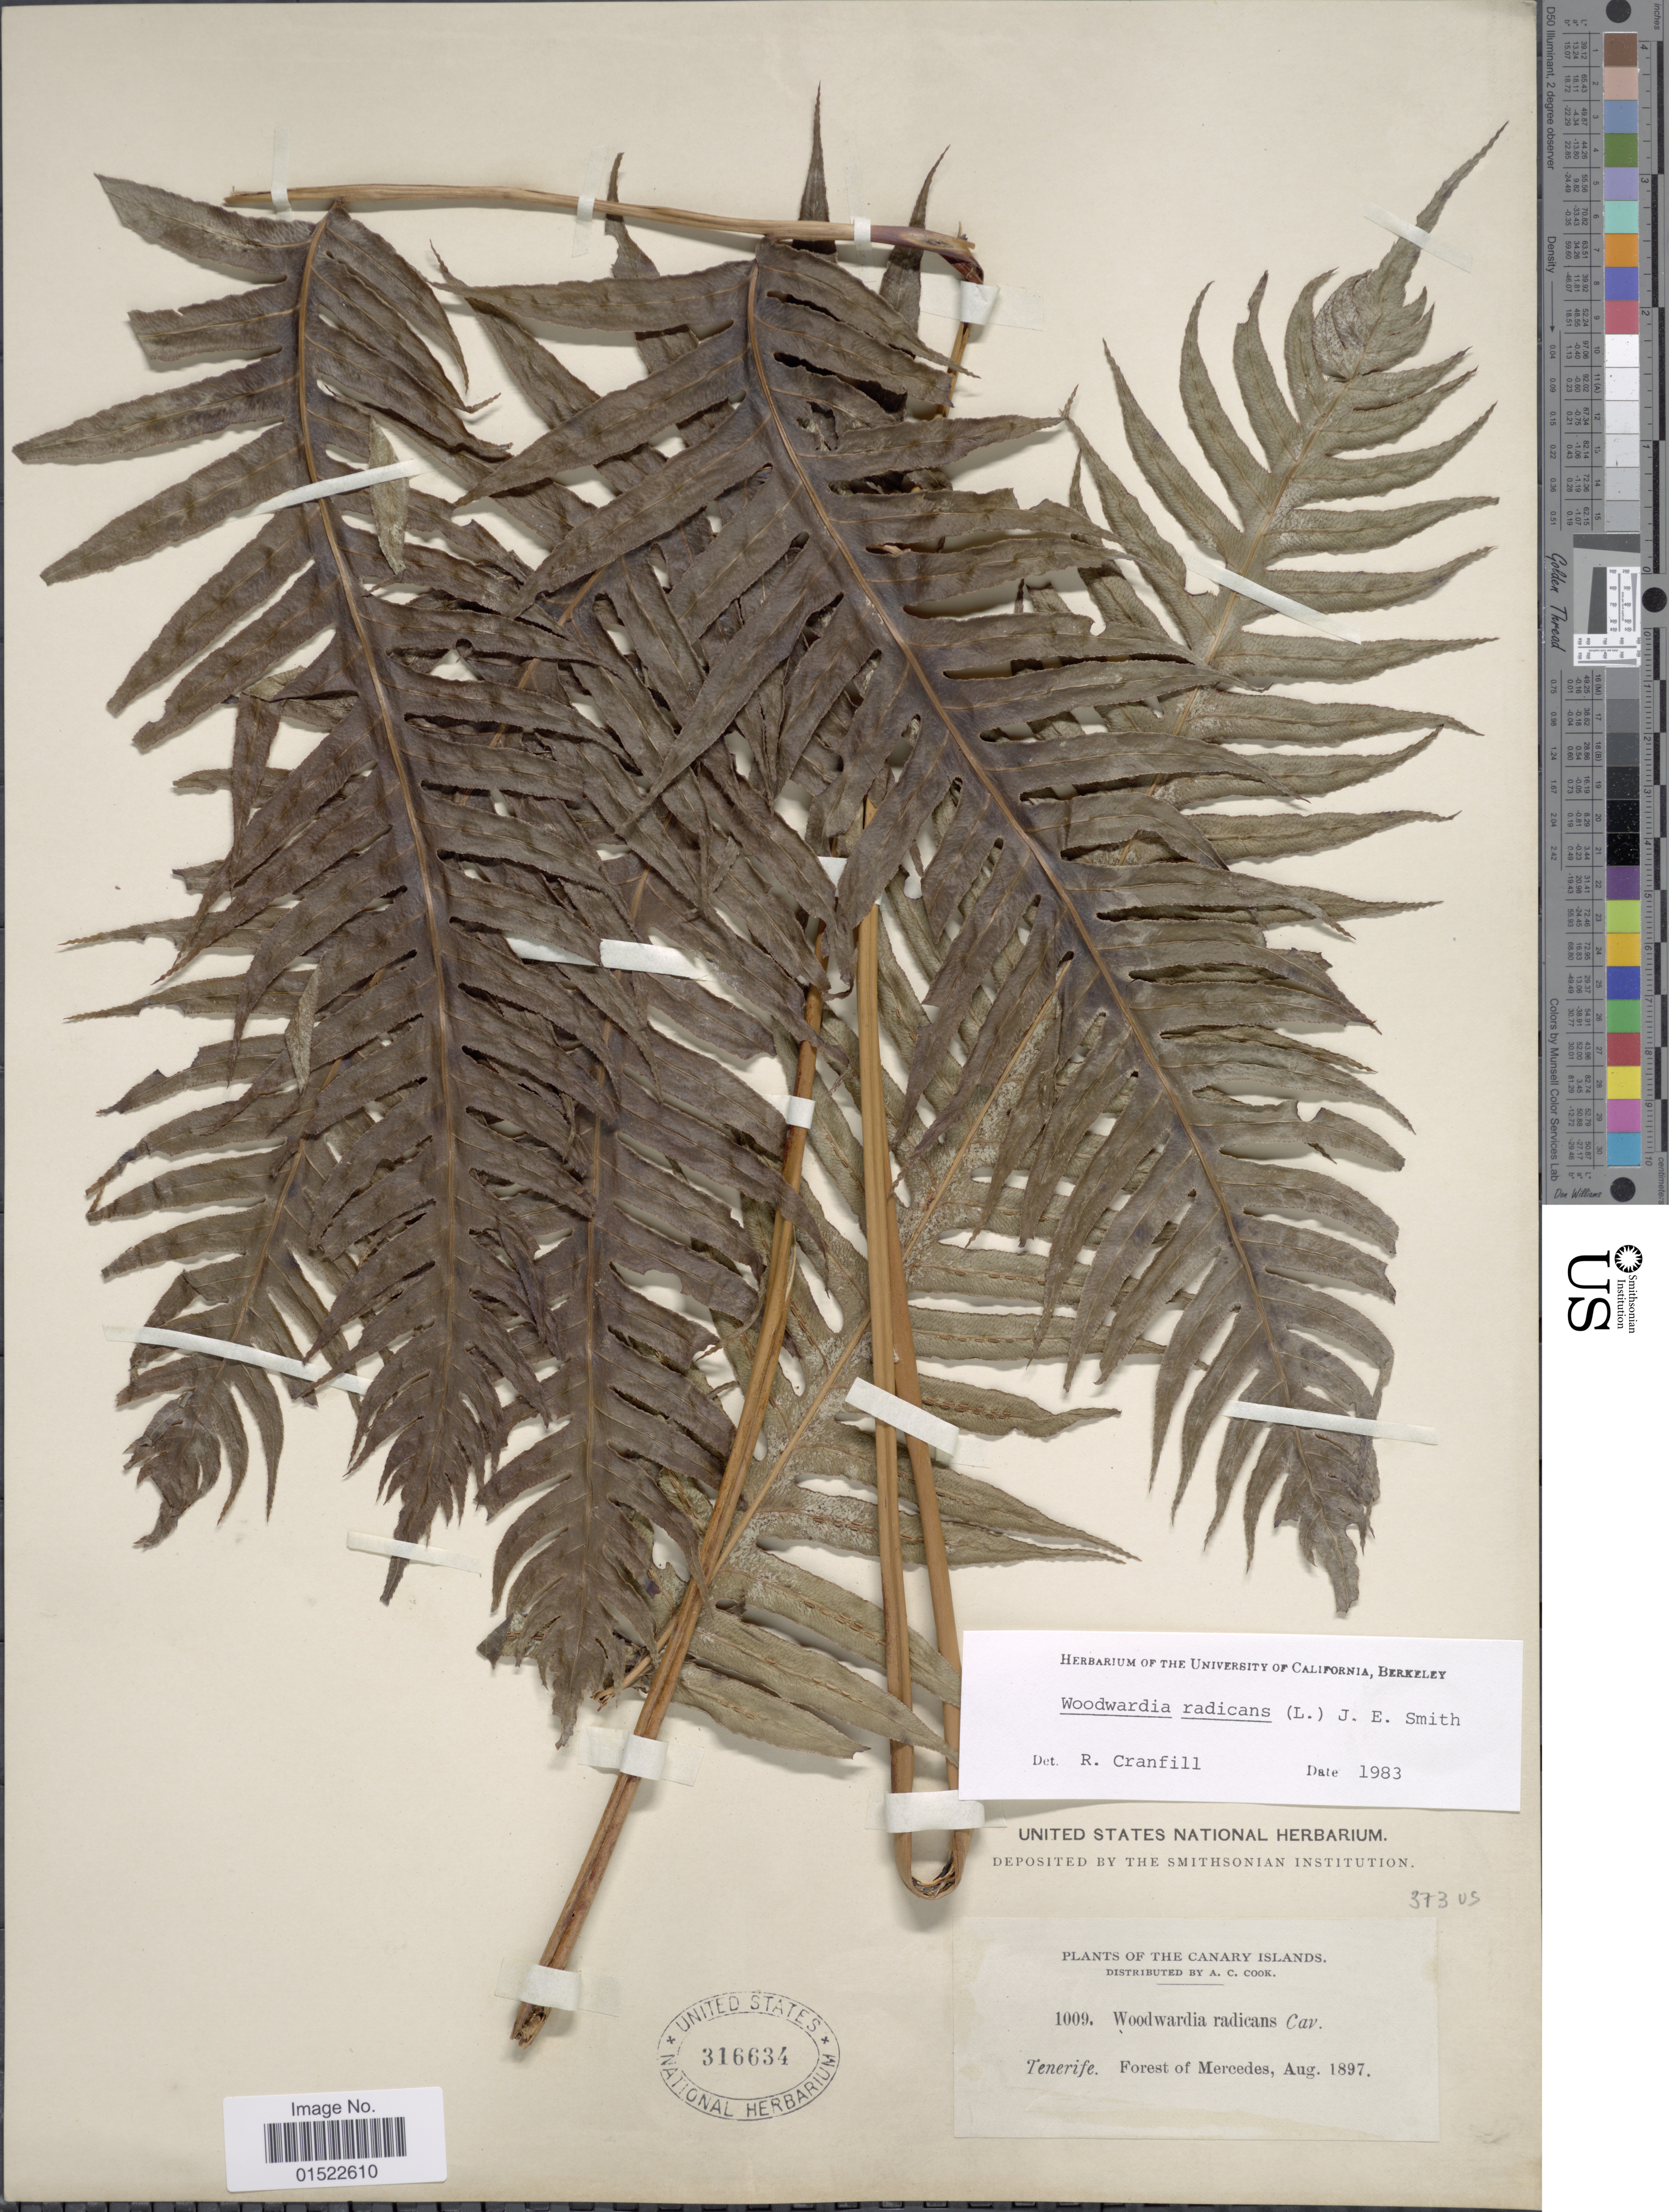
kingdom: Plantae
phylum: Tracheophyta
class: Polypodiopsida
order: Polypodiales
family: Blechnaceae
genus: Woodwardia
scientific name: Woodwardia radicans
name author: (L.) Sm.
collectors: Alice C. Cook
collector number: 1009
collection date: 1897-08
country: Spain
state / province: Canarias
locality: Tenerife, Forest of Mercedes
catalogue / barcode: US 316634